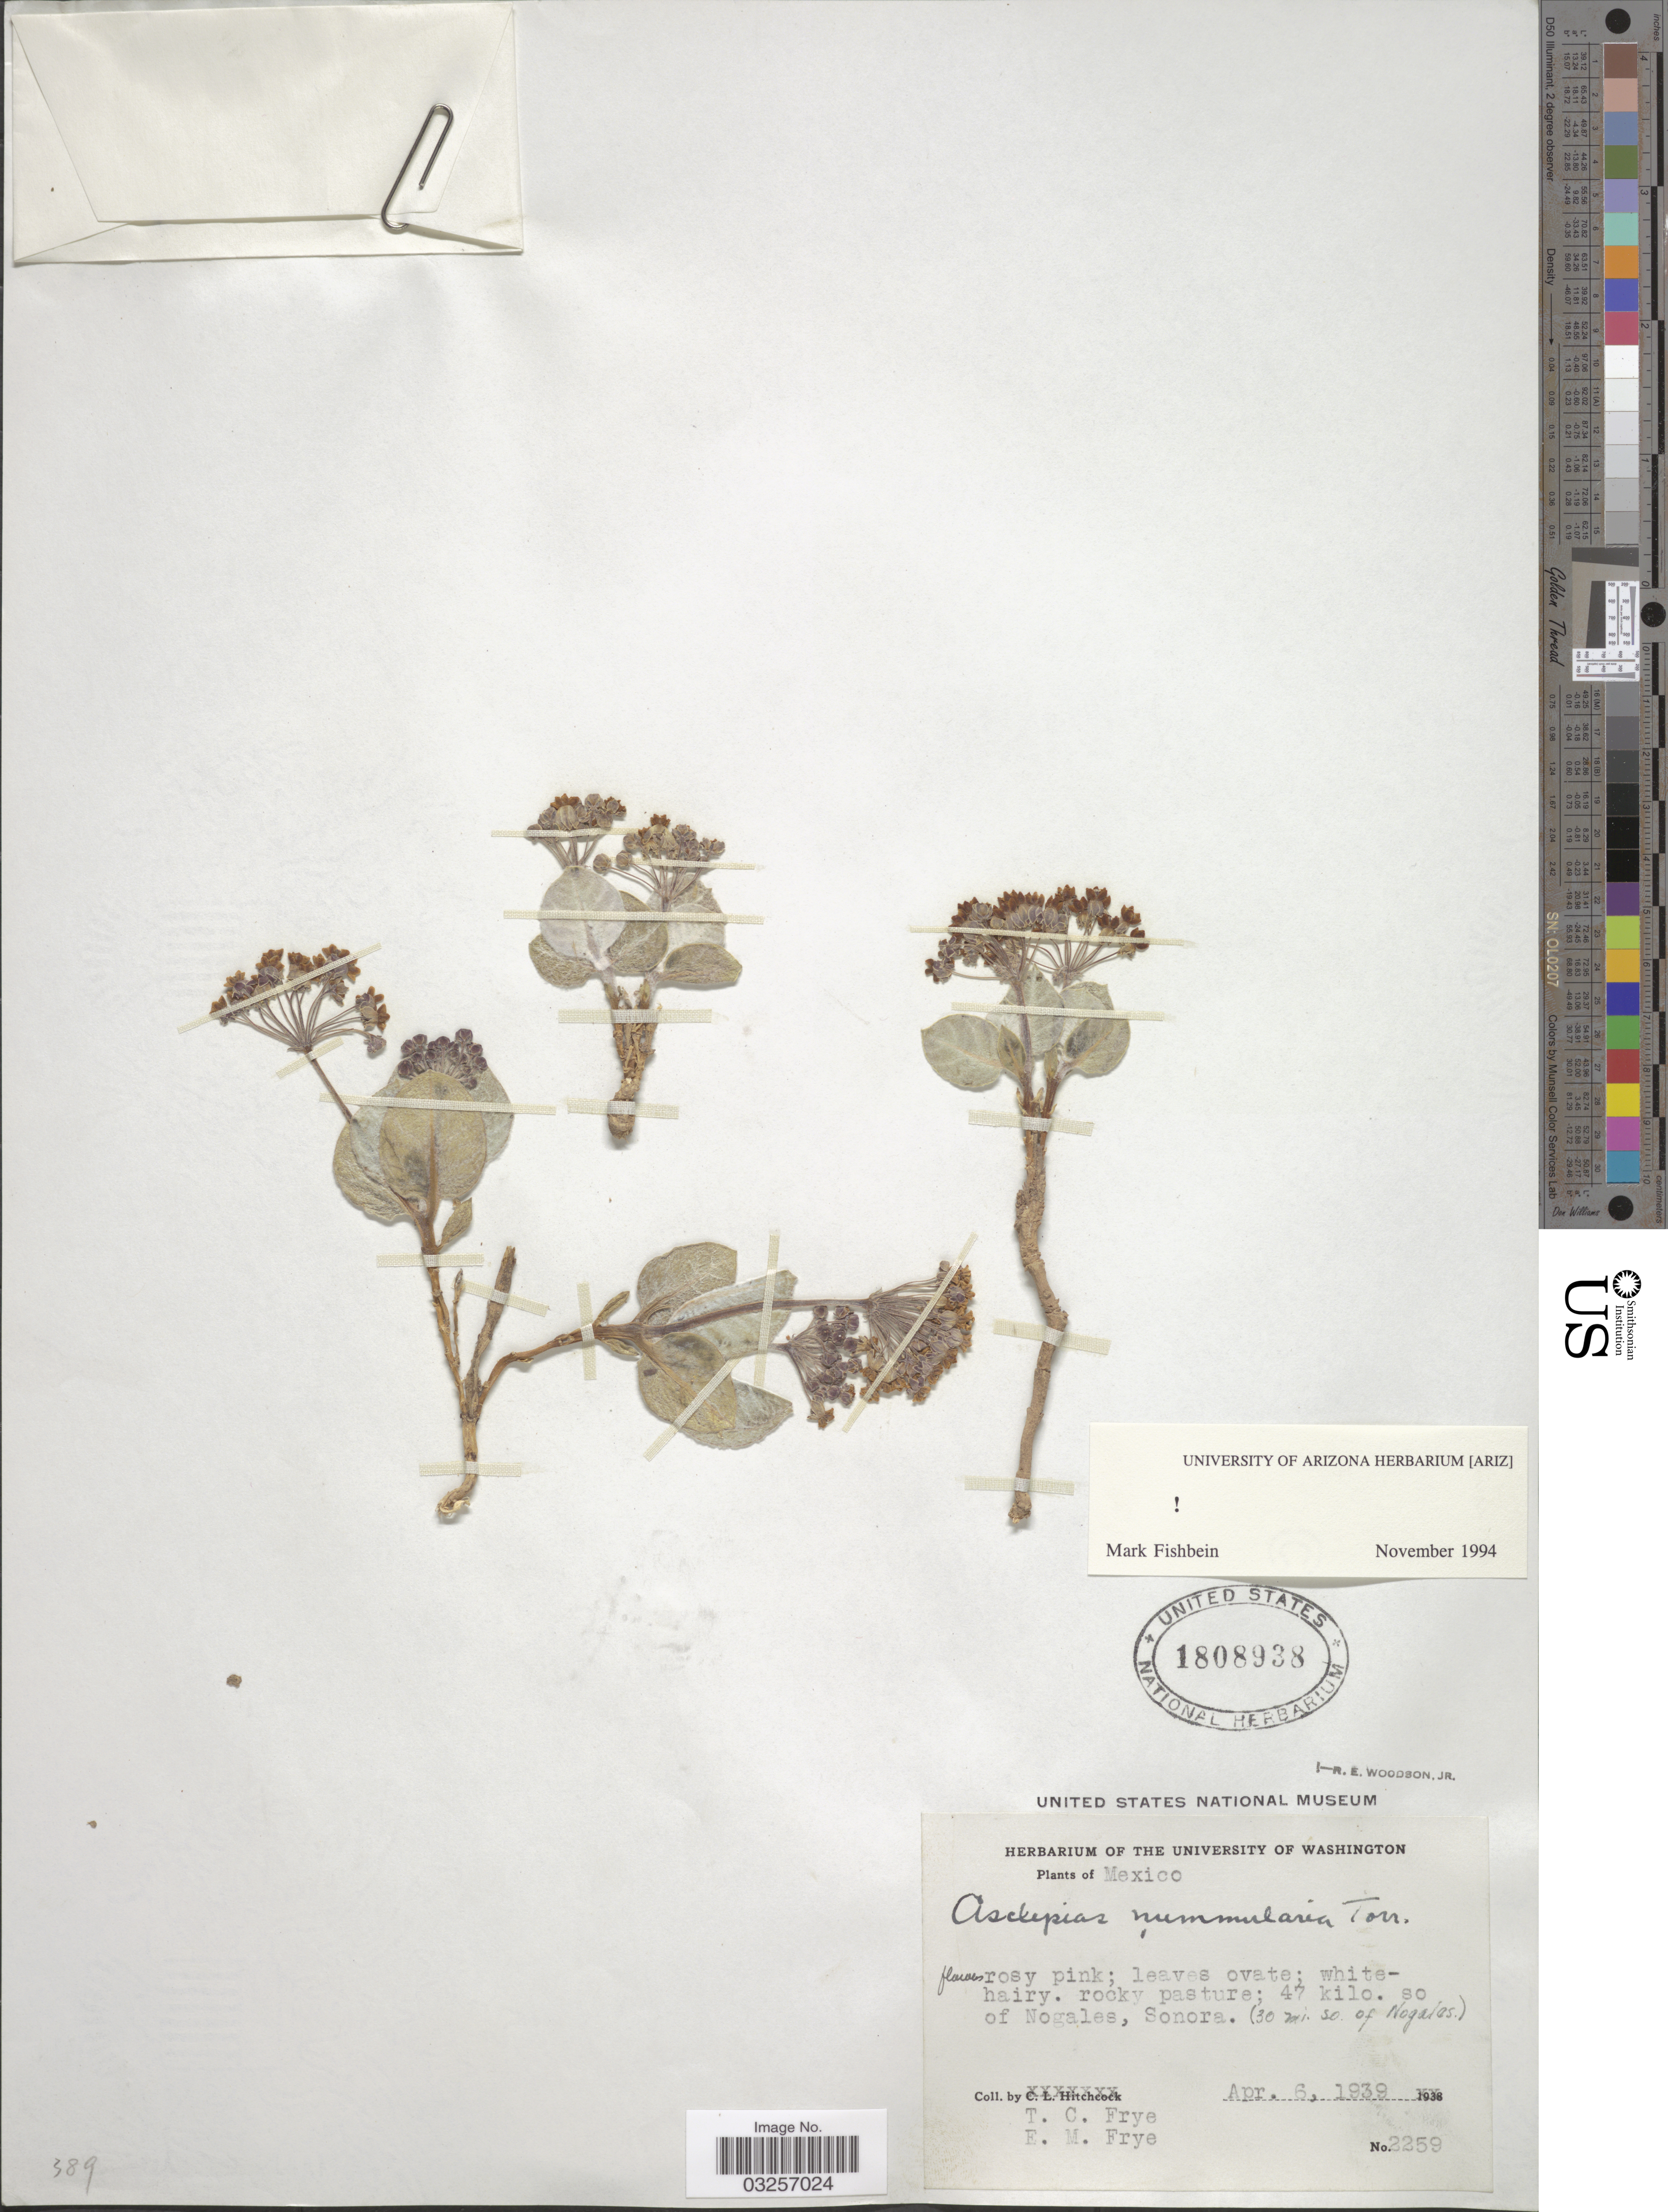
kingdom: Plantae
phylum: Tracheophyta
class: Magnoliopsida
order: Gentianales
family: Apocynaceae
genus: Asclepias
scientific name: Asclepias nummularia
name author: Torr.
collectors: T. C. Frye & E. Frye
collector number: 2259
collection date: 1939-04-06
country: Mexico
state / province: Sonora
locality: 47 kilo. so of Nogales. (30 mi. so. of Nogales).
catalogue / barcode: US 1808938